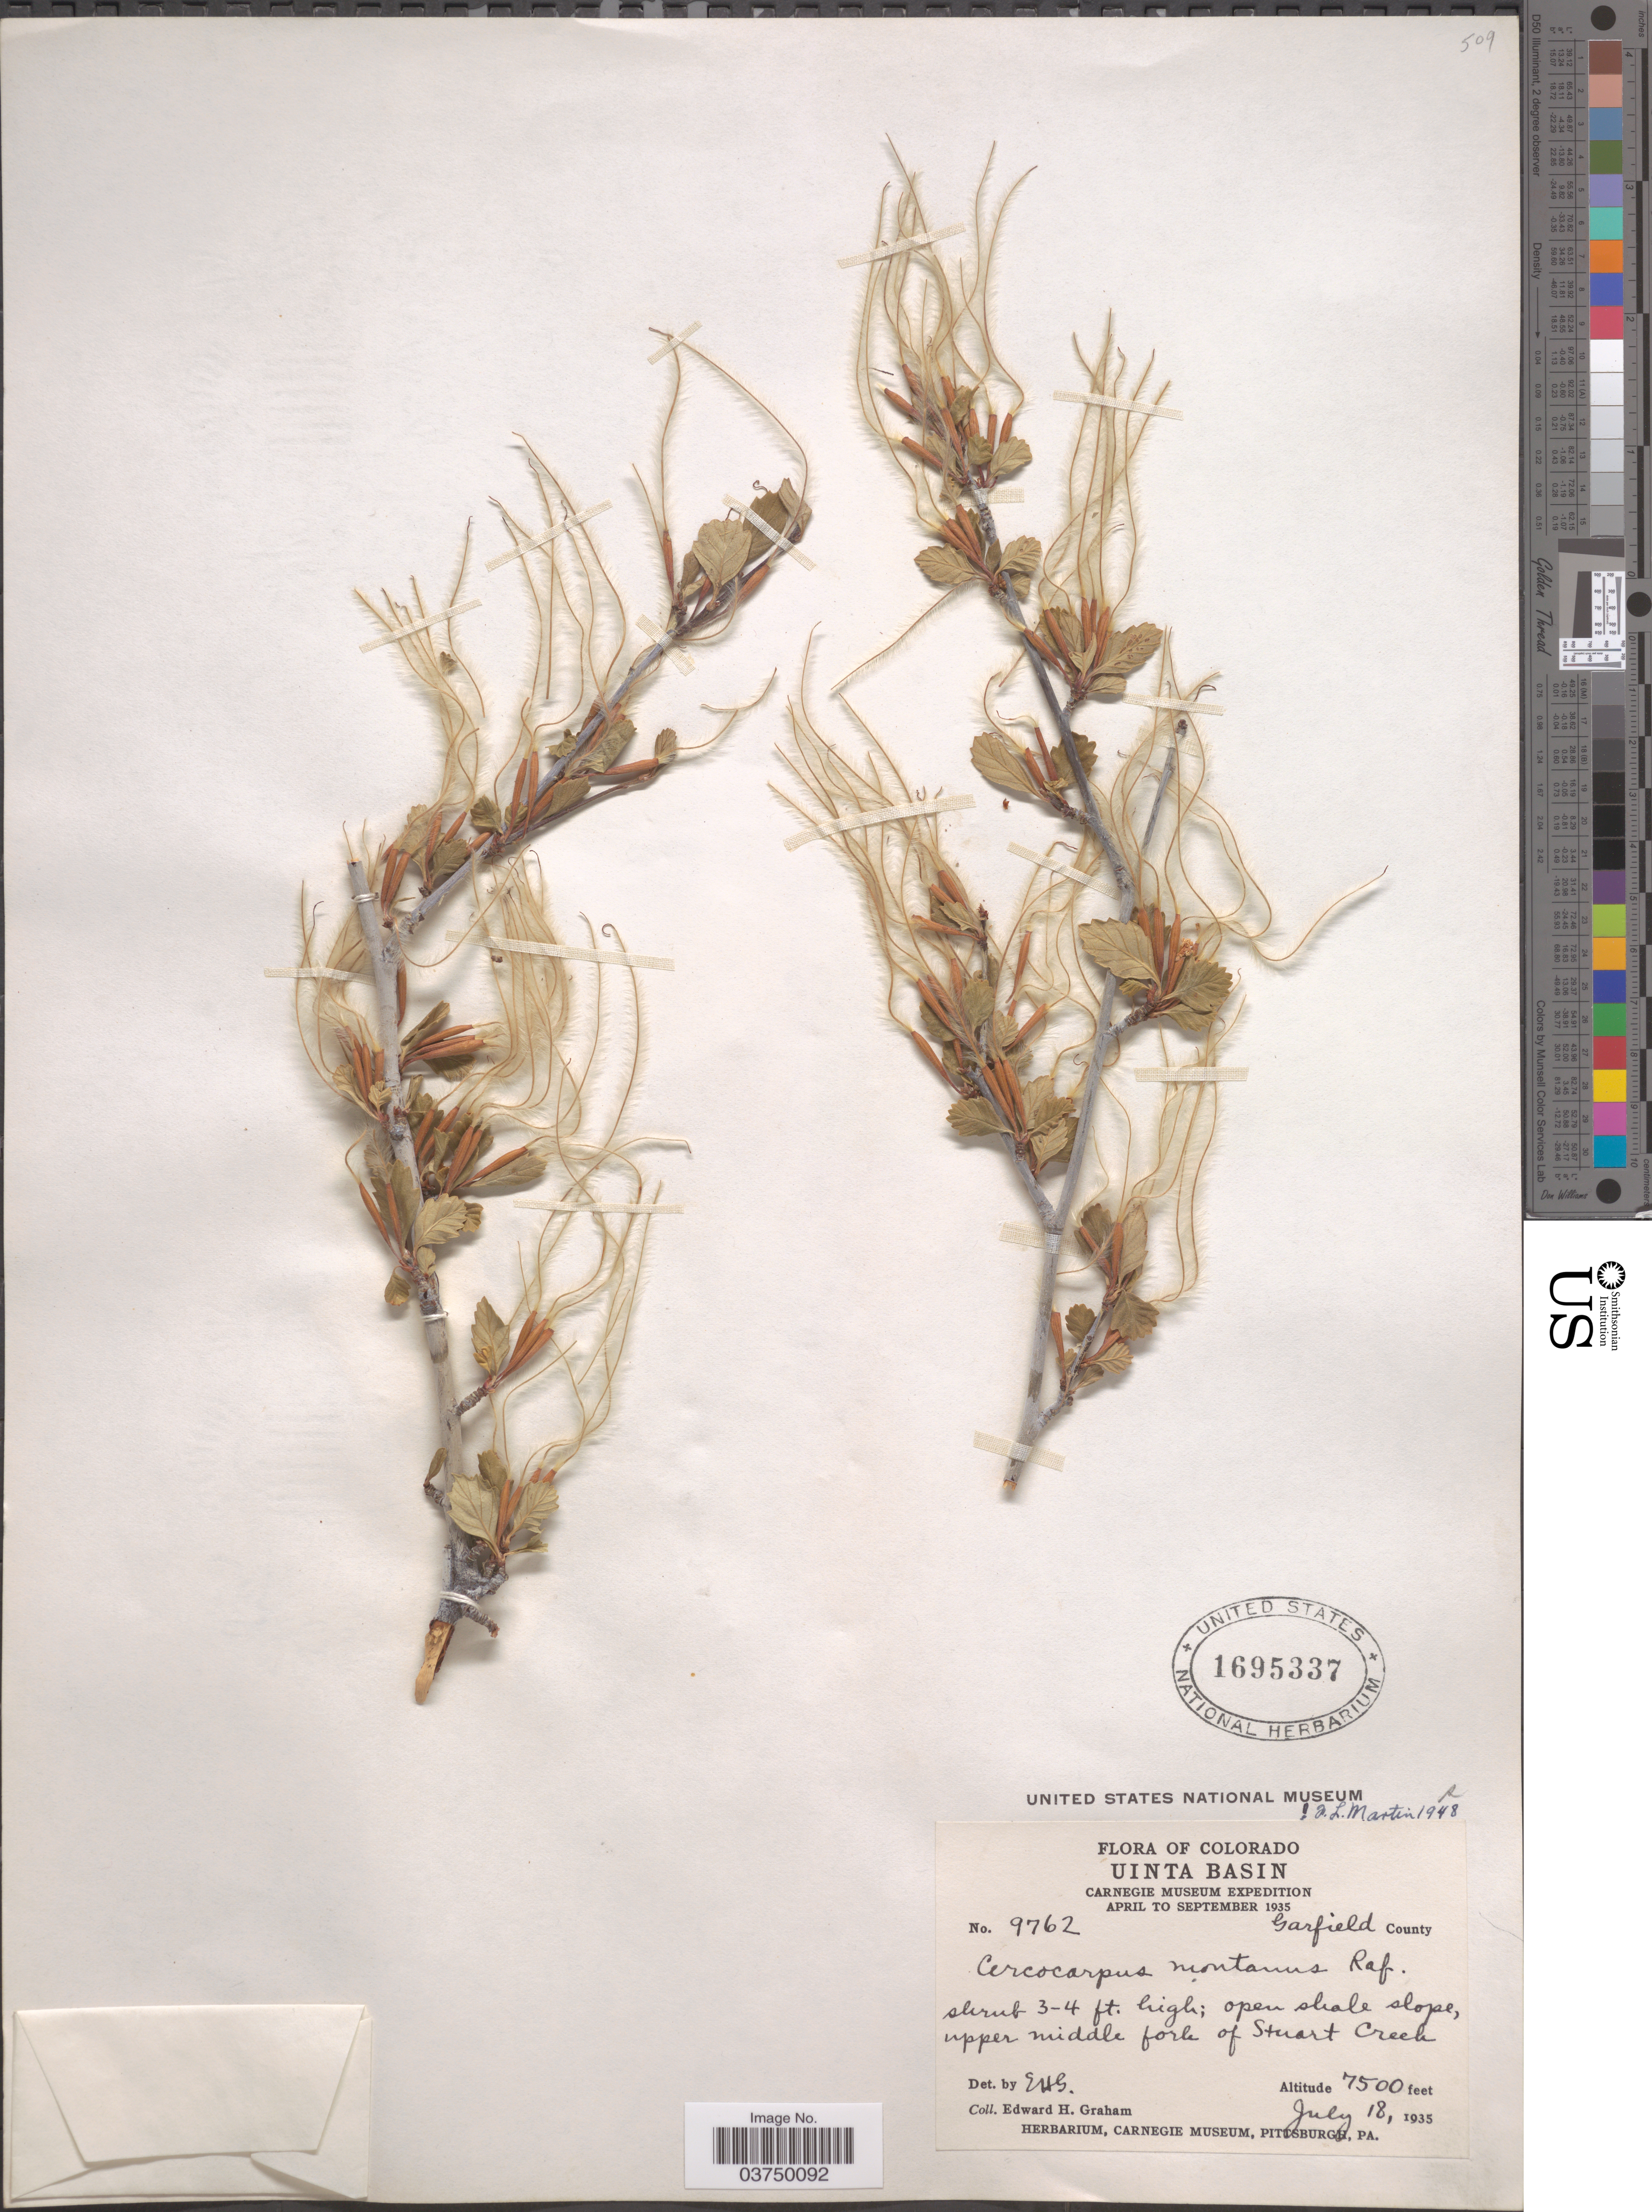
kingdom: Plantae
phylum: Tracheophyta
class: Magnoliopsida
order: Rosales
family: Rosaceae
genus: Cercocarpus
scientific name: Cercocarpus montanus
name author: Raf.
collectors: E. H. Graham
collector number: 9762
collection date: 1935-07-18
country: United States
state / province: Colorado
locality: Uinta Basin. Garfield County. Upper Middle fork of Stuart Creek.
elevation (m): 2286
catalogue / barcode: US 1695337